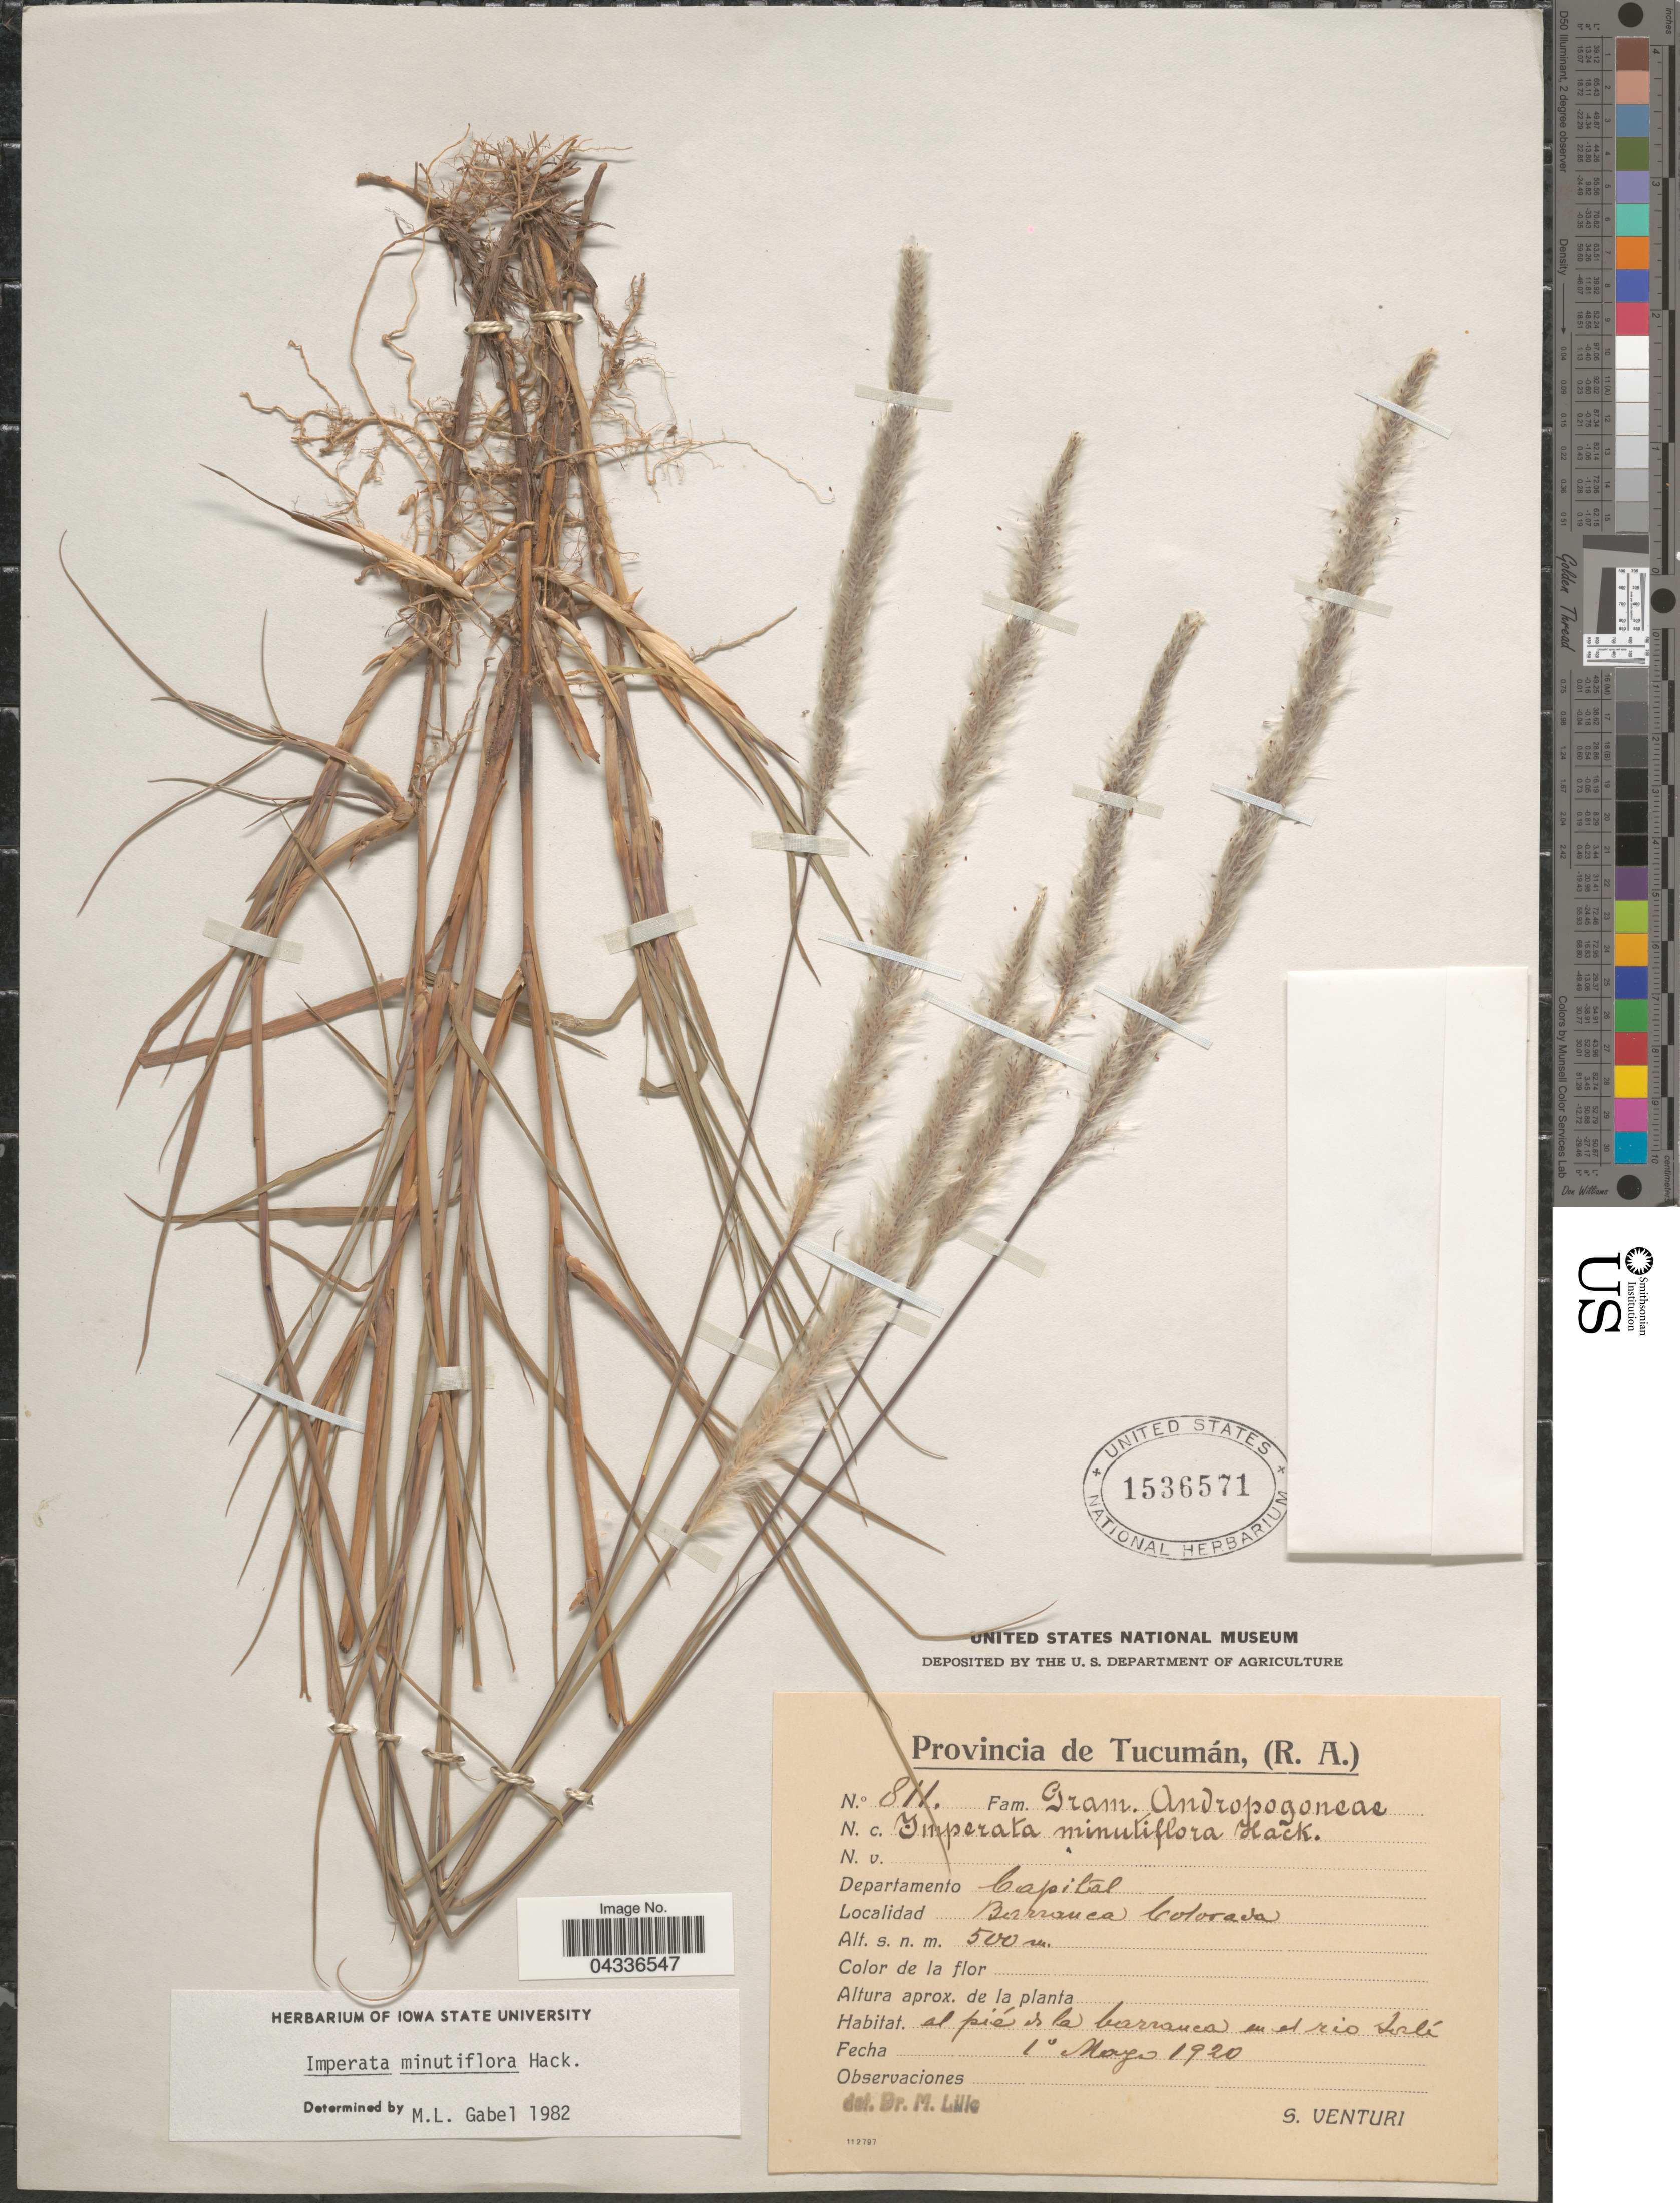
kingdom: Plantae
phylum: Tracheophyta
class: Liliopsida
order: Poales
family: Poaceae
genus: Imperata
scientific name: Imperata minutiflora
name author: Hack.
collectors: S. Venturi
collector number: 811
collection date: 1920-05-01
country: Argentina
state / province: Tucuman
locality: (R.A.) Departamento Capital. Barranca Colorada.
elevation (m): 500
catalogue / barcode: US 1536571